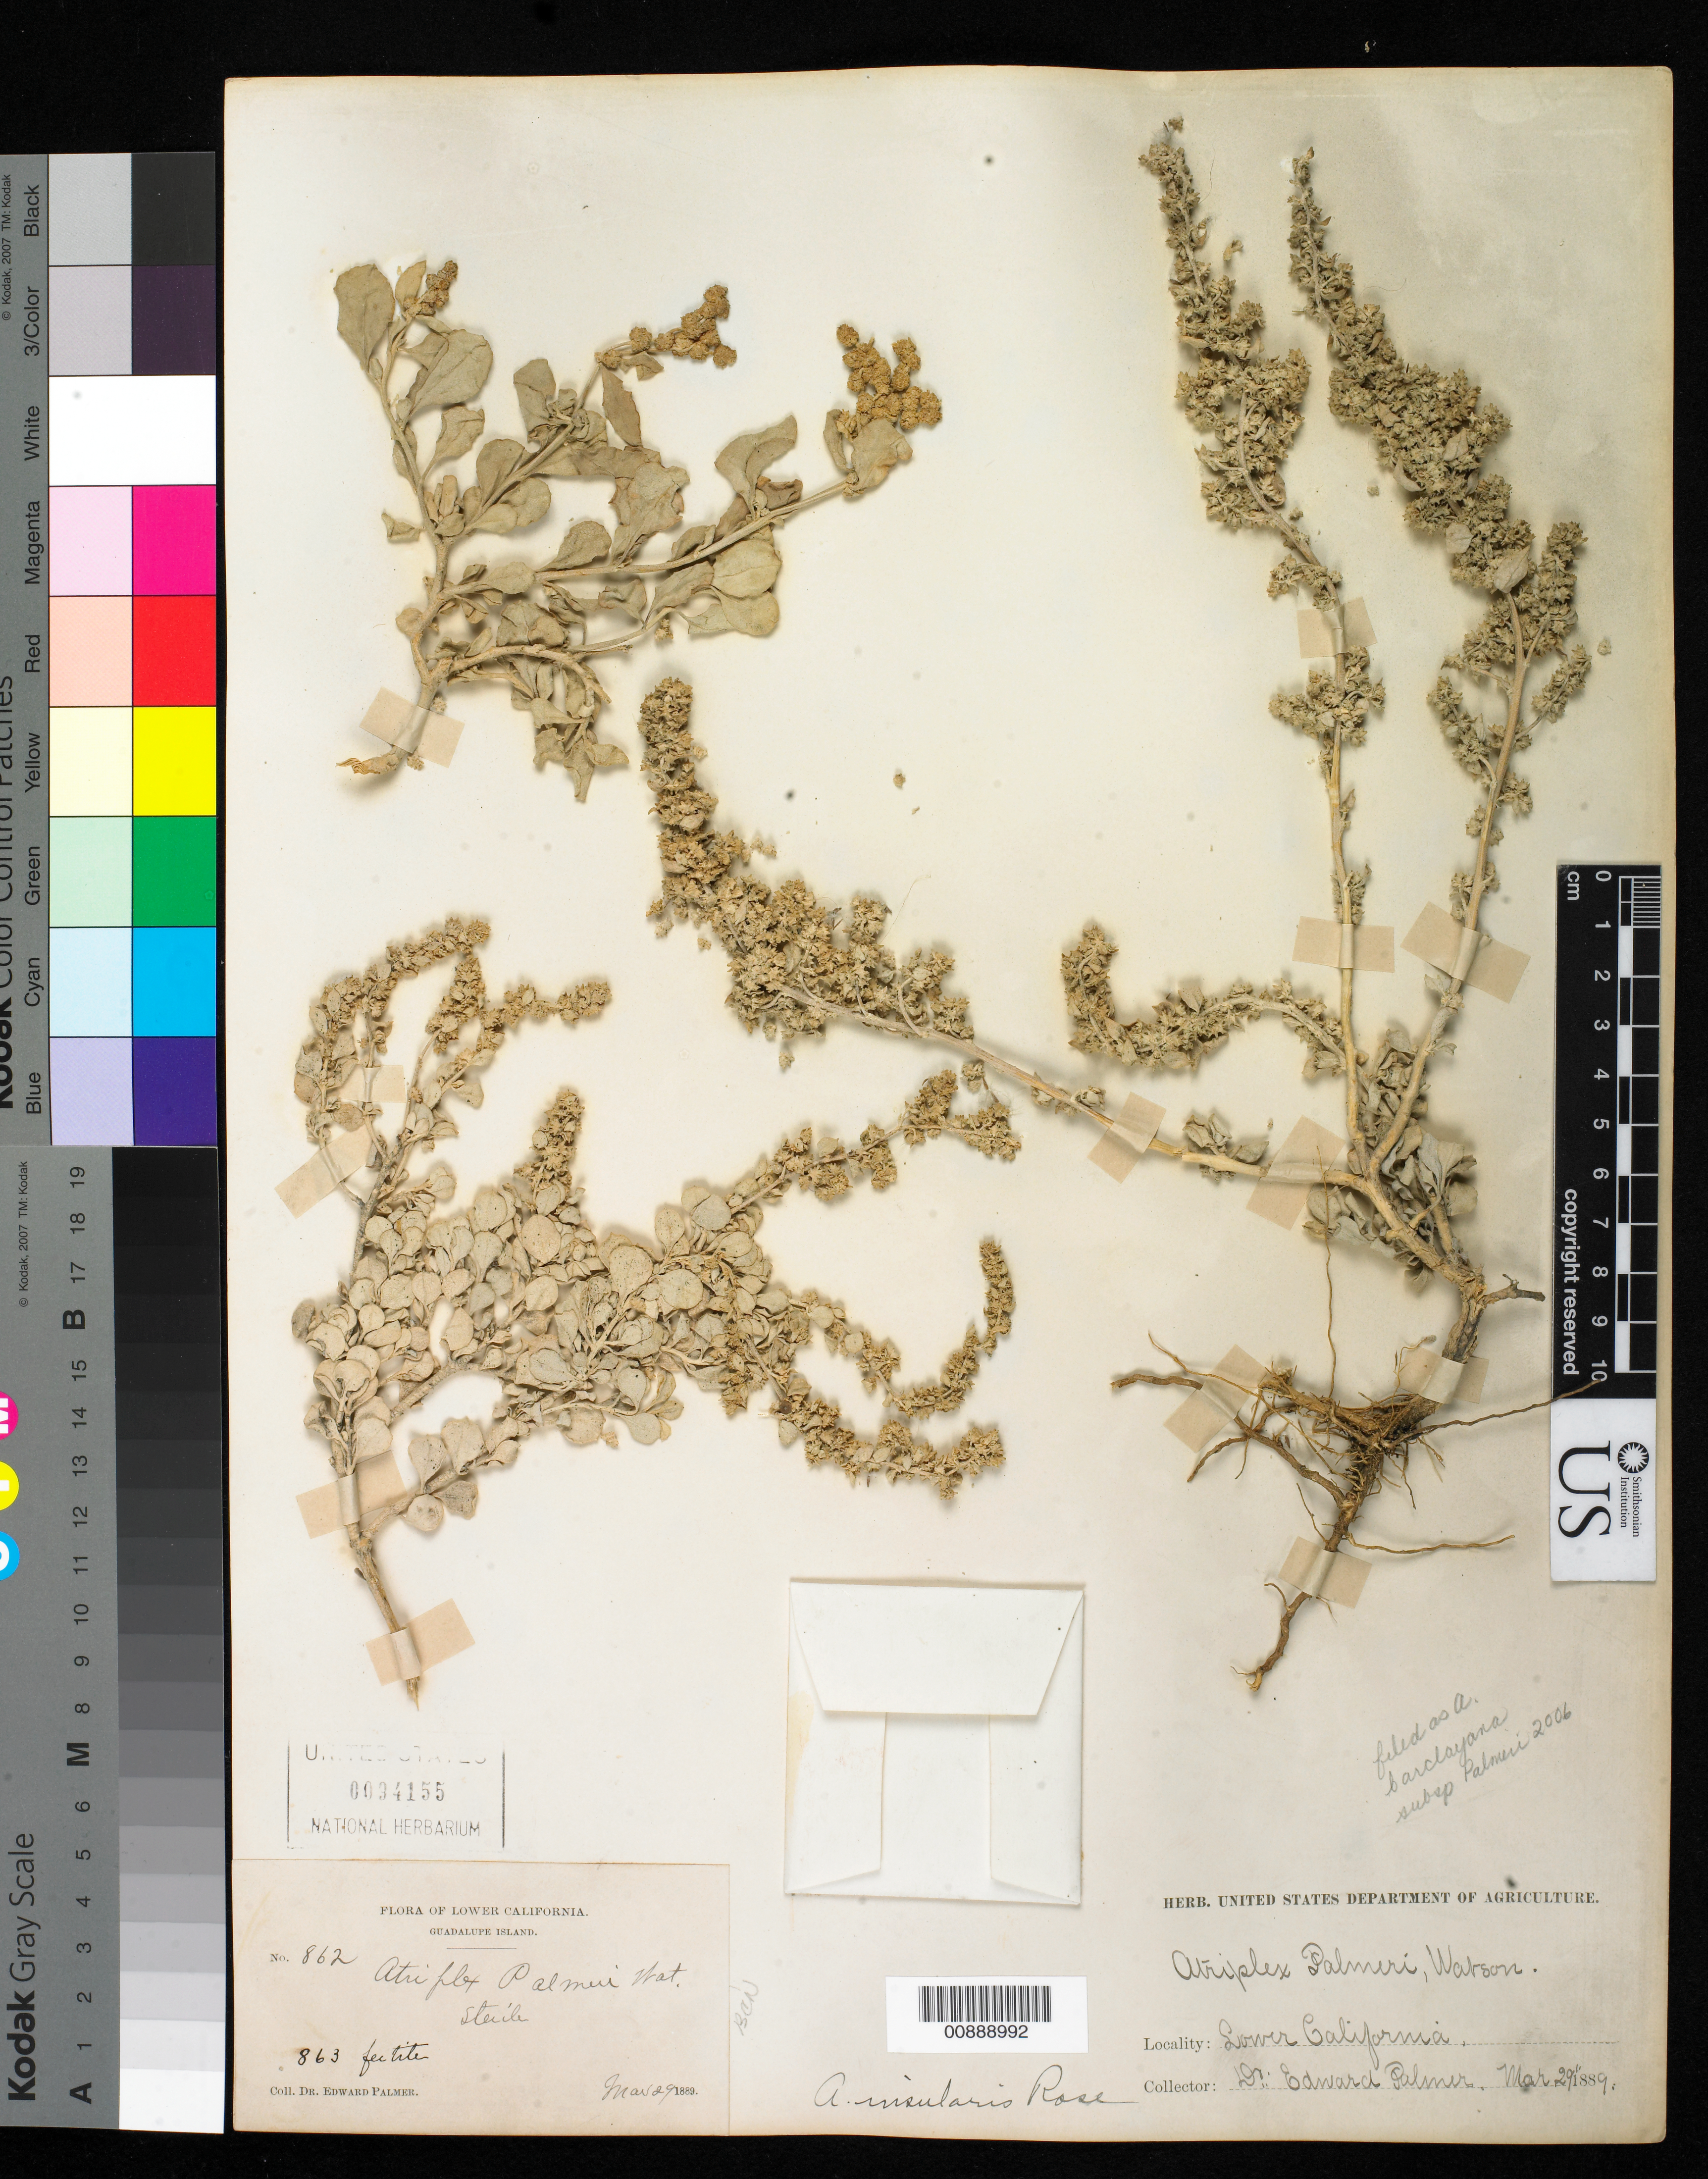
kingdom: Plantae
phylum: Tracheophyta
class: Magnoliopsida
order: Caryophyllales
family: Amaranthaceae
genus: Atriplex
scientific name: Atriplex barclayana subsp. palmeri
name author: (S. Watson) H.M. Hall & Clem.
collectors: E. Palmer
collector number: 862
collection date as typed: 29 Mar 1889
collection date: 1889-03-29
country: Mexico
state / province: Baja California Norte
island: Guadalupe I.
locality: Guadalupe Island, Baja California.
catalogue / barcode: US 94155